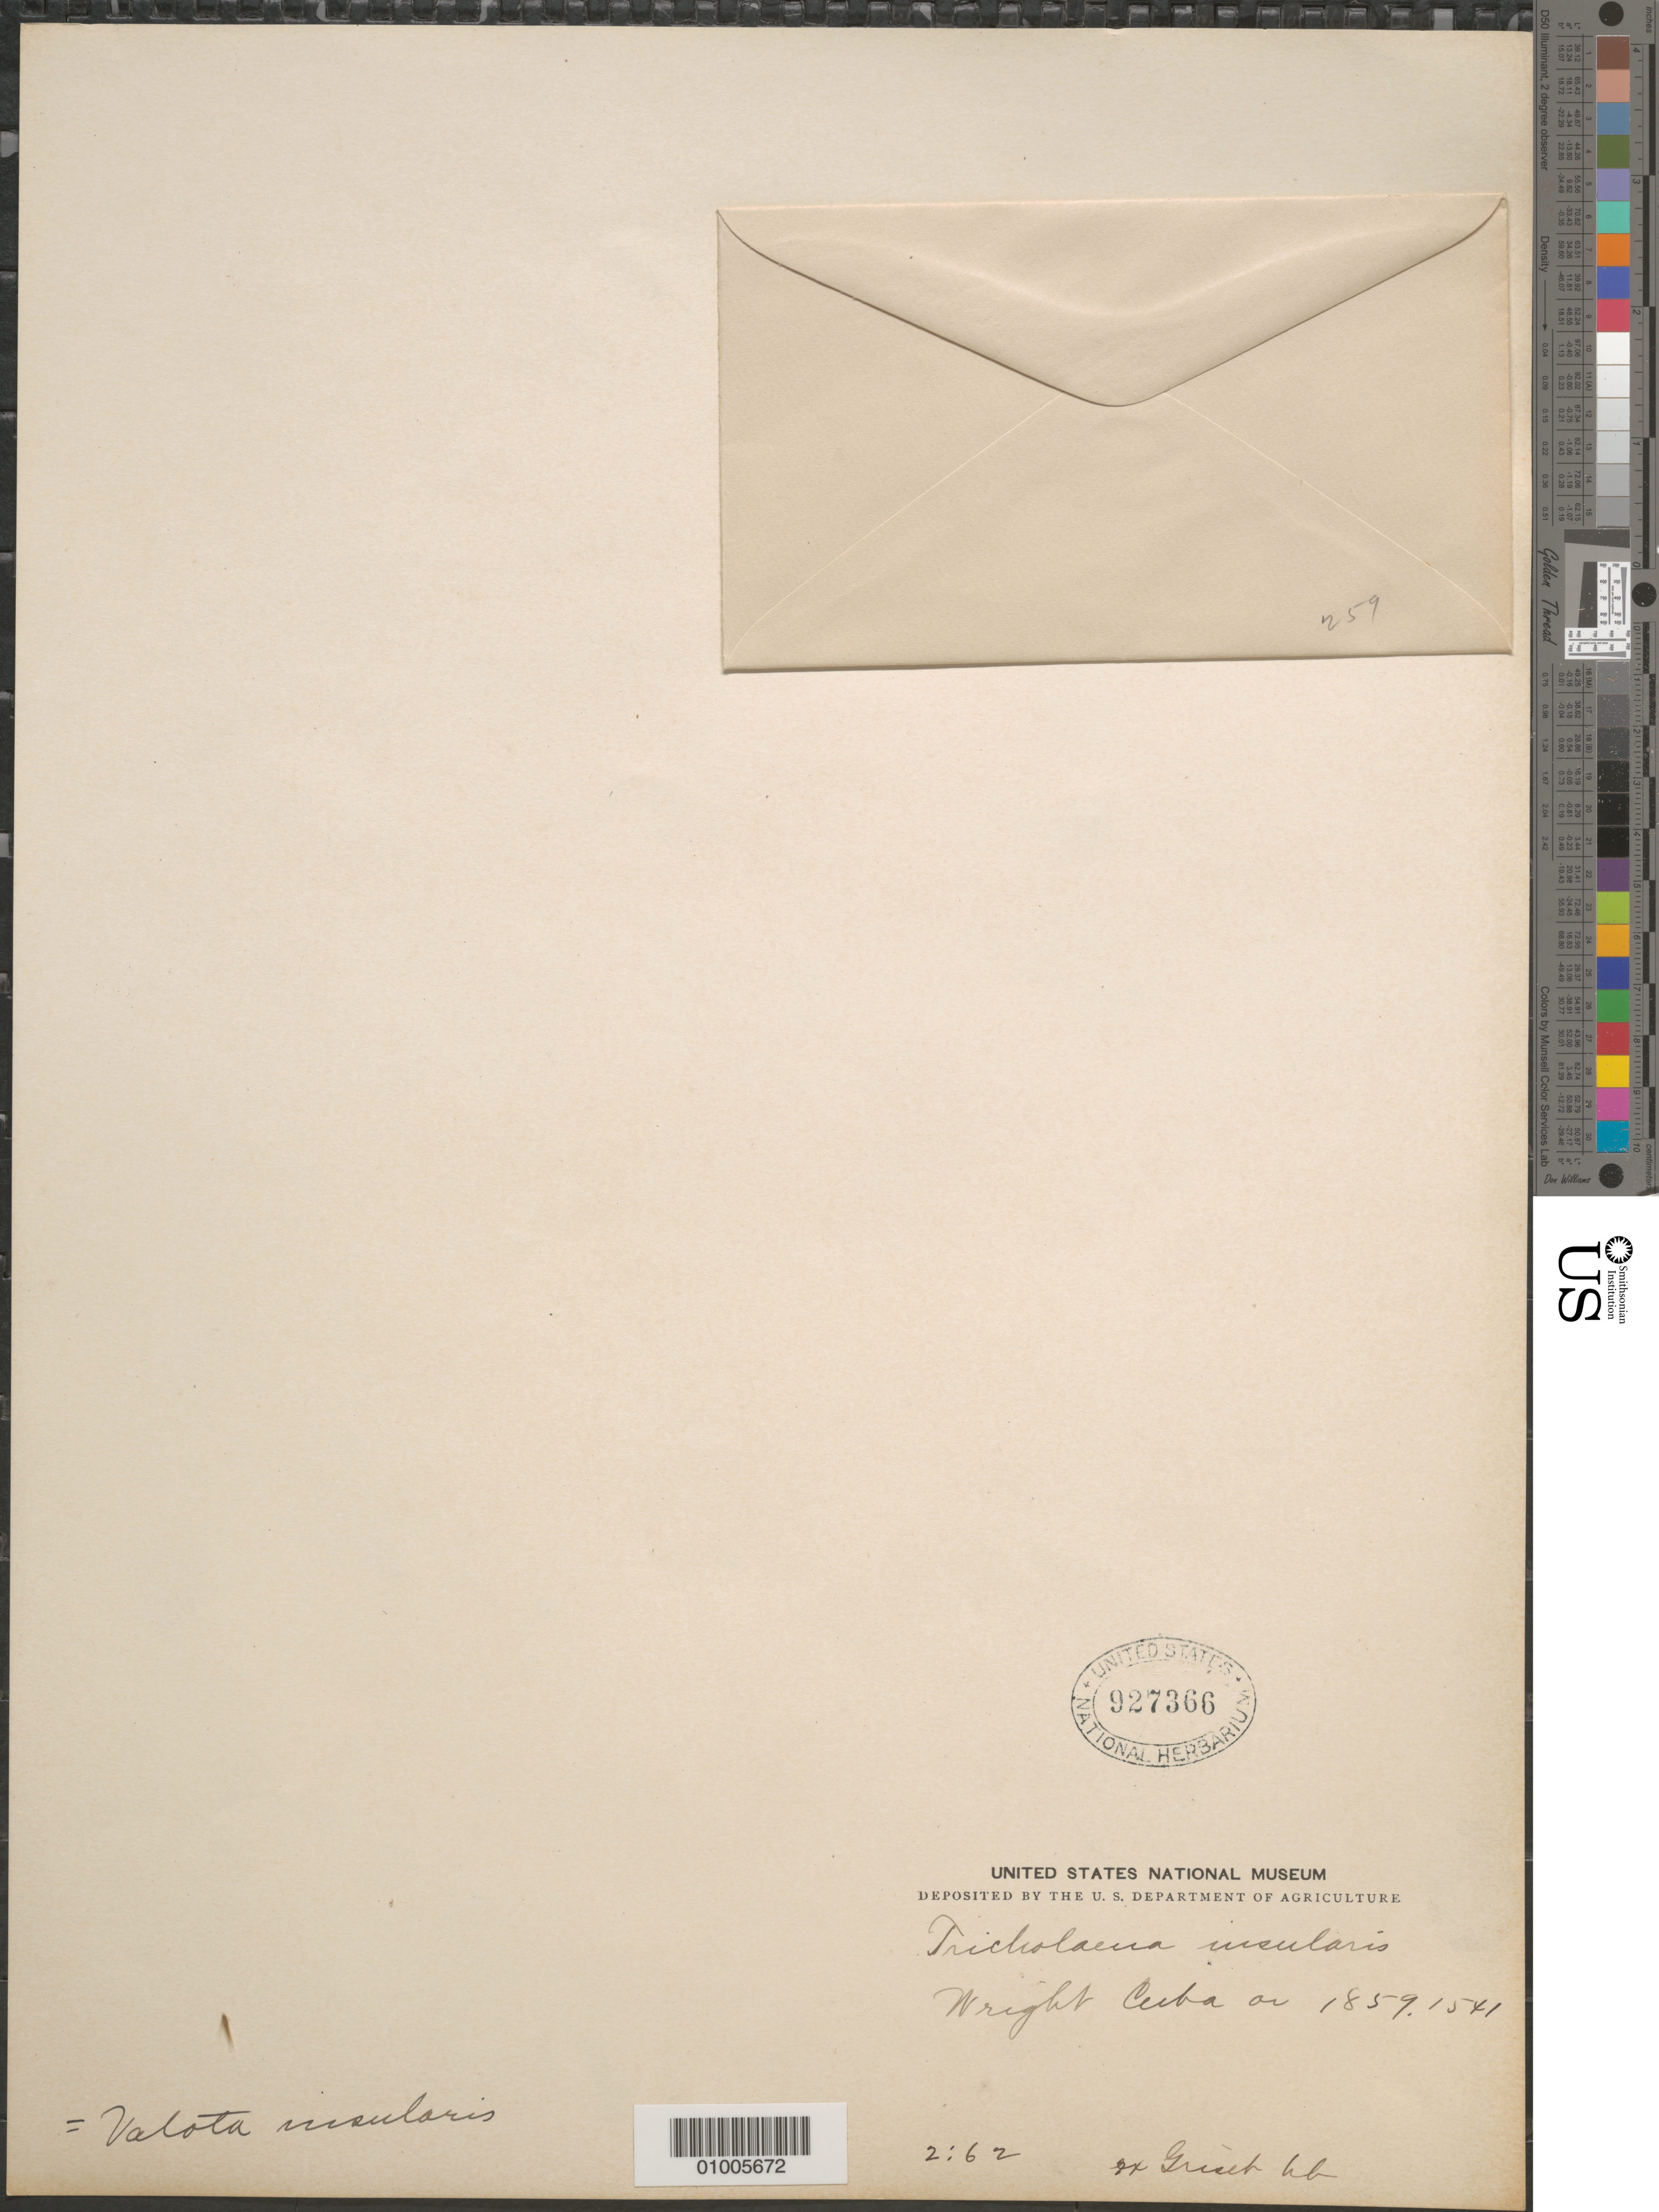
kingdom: Plantae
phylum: Tracheophyta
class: Liliopsida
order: Poales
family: Poaceae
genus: Digitaria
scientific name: Digitaria insularis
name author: (L.) Mez ex Ekman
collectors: C. Wright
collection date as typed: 1800 to 1899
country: Cuba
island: Cuba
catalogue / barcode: US 927366